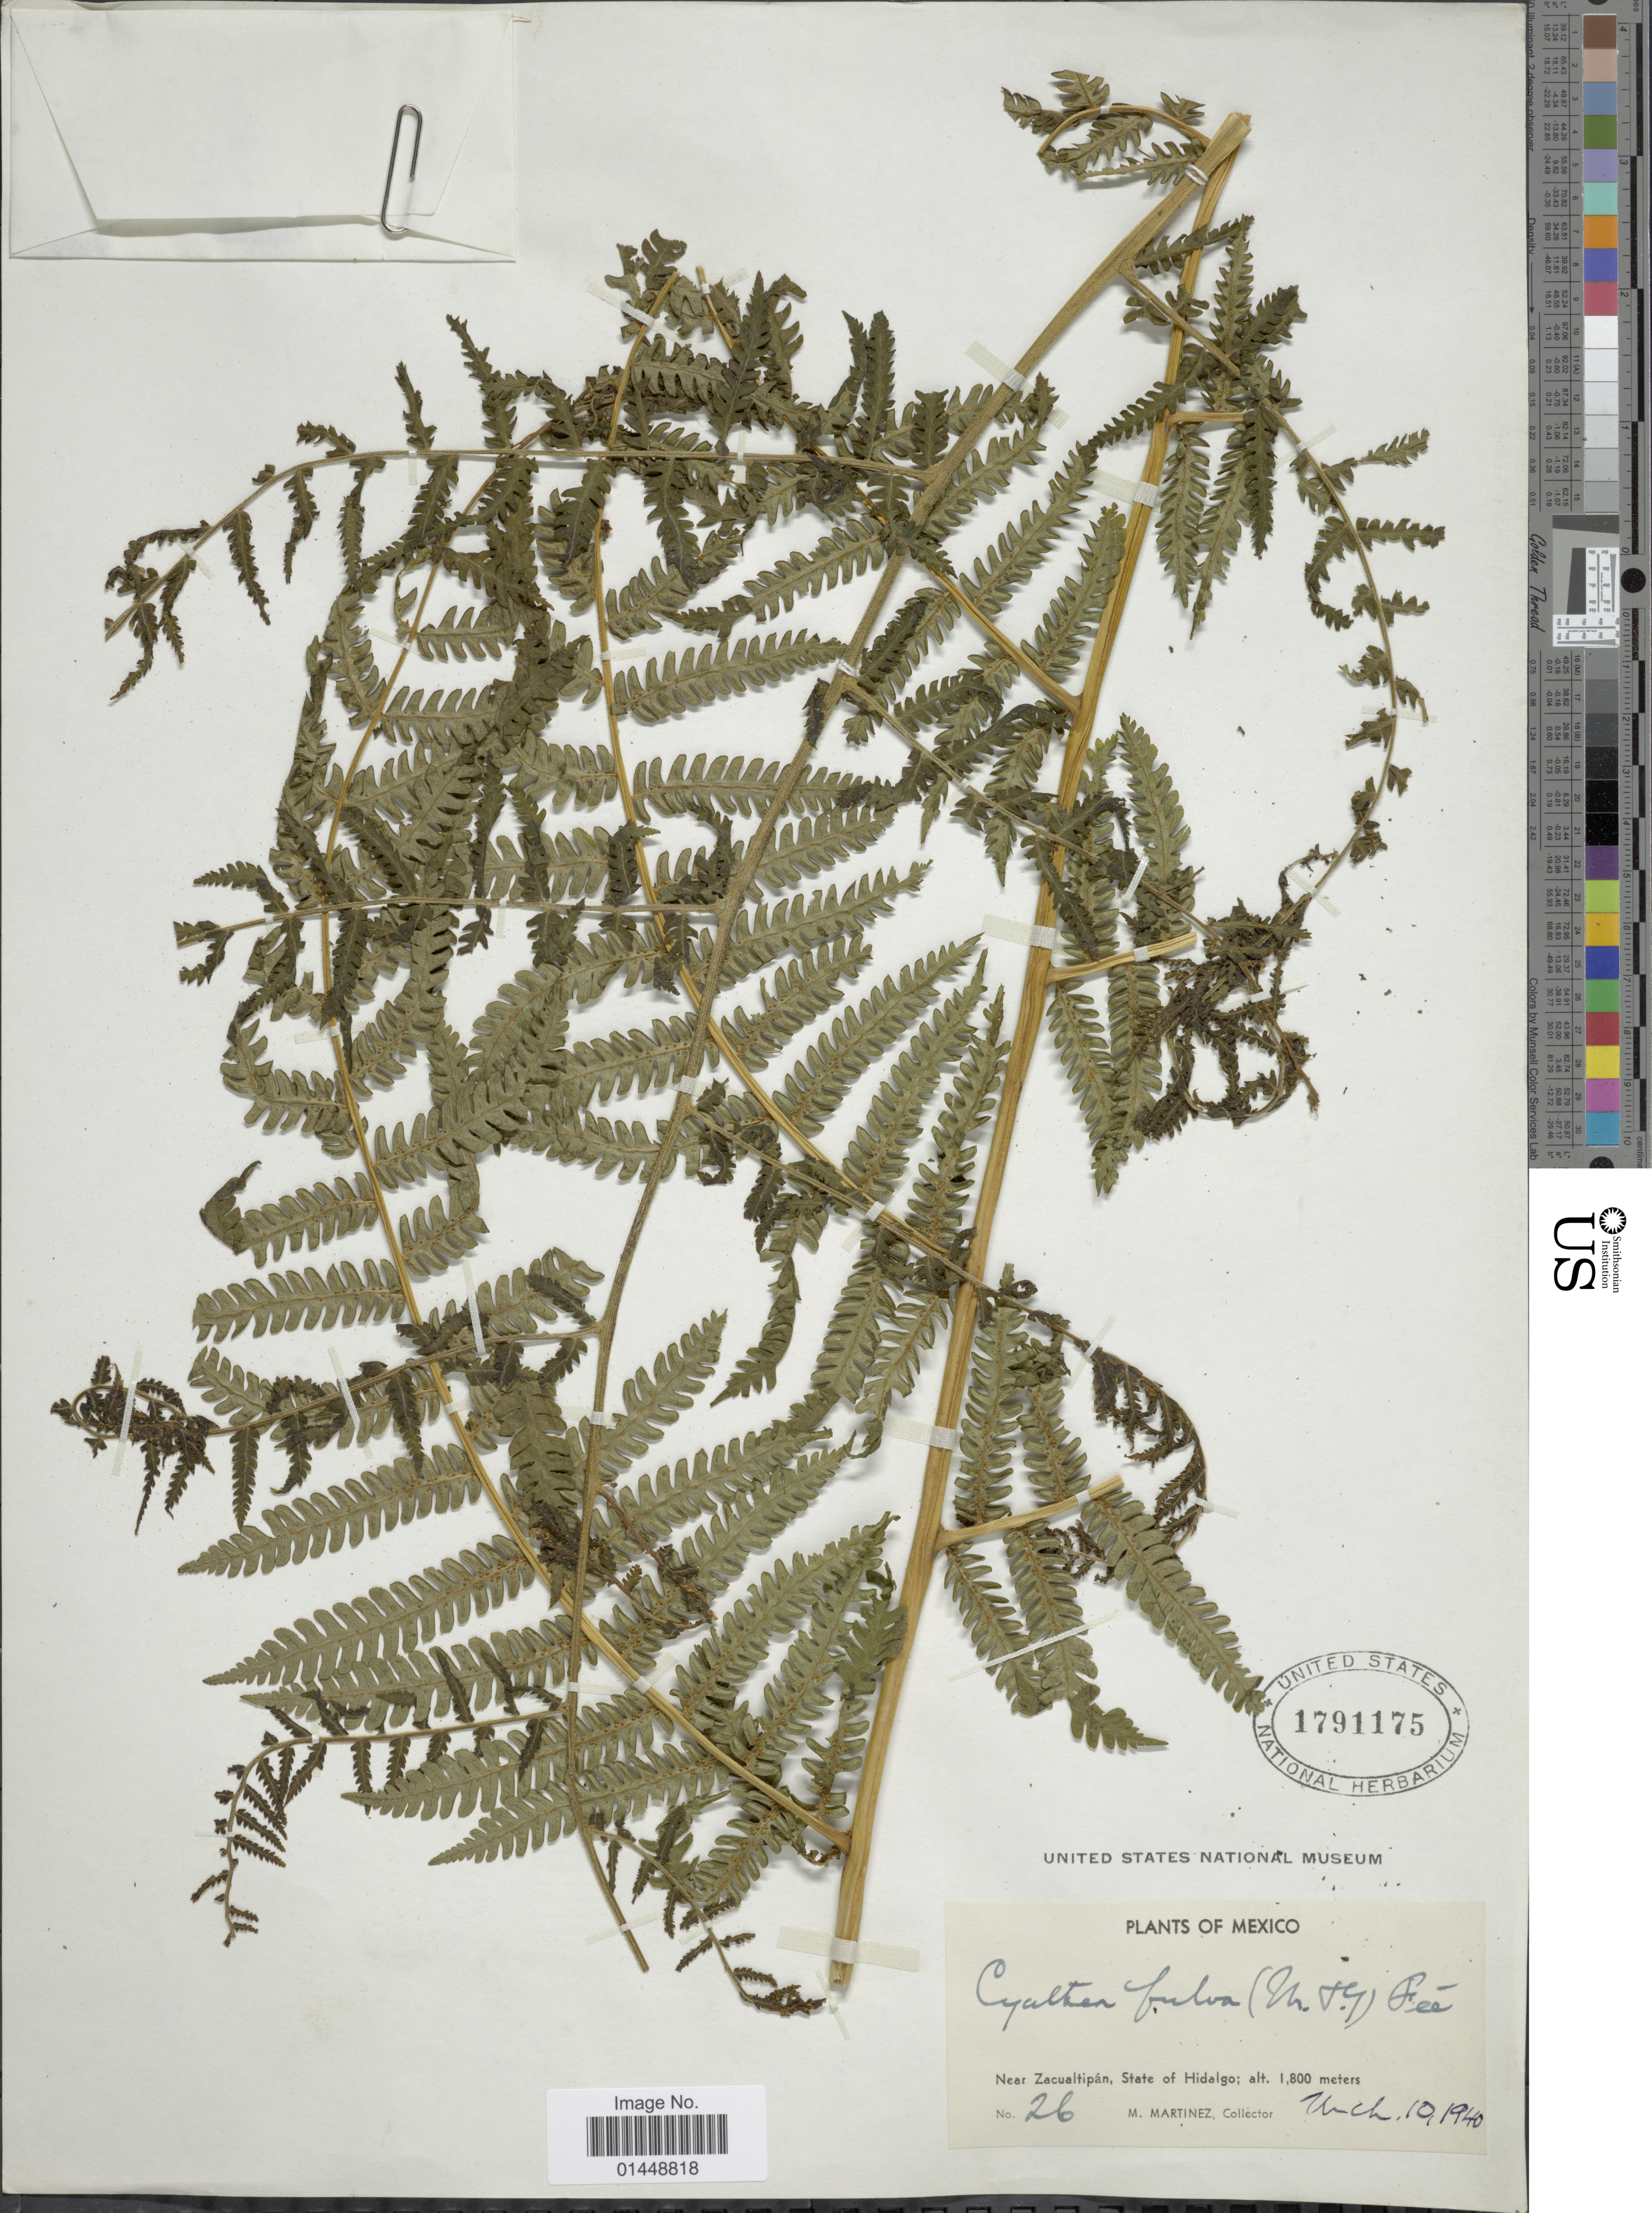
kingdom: Plantae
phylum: Tracheophyta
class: Polypodiopsida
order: Cyatheales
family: Cyatheaceae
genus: Cyathea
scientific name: Cyathea fulva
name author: (M. Martens & Galeotti) Fée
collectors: M. Martinez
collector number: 26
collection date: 1940-03-10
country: Mexico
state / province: Hidalgo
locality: Near Zacualtipán, State of Hidalgo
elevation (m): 1800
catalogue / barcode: US 1791175